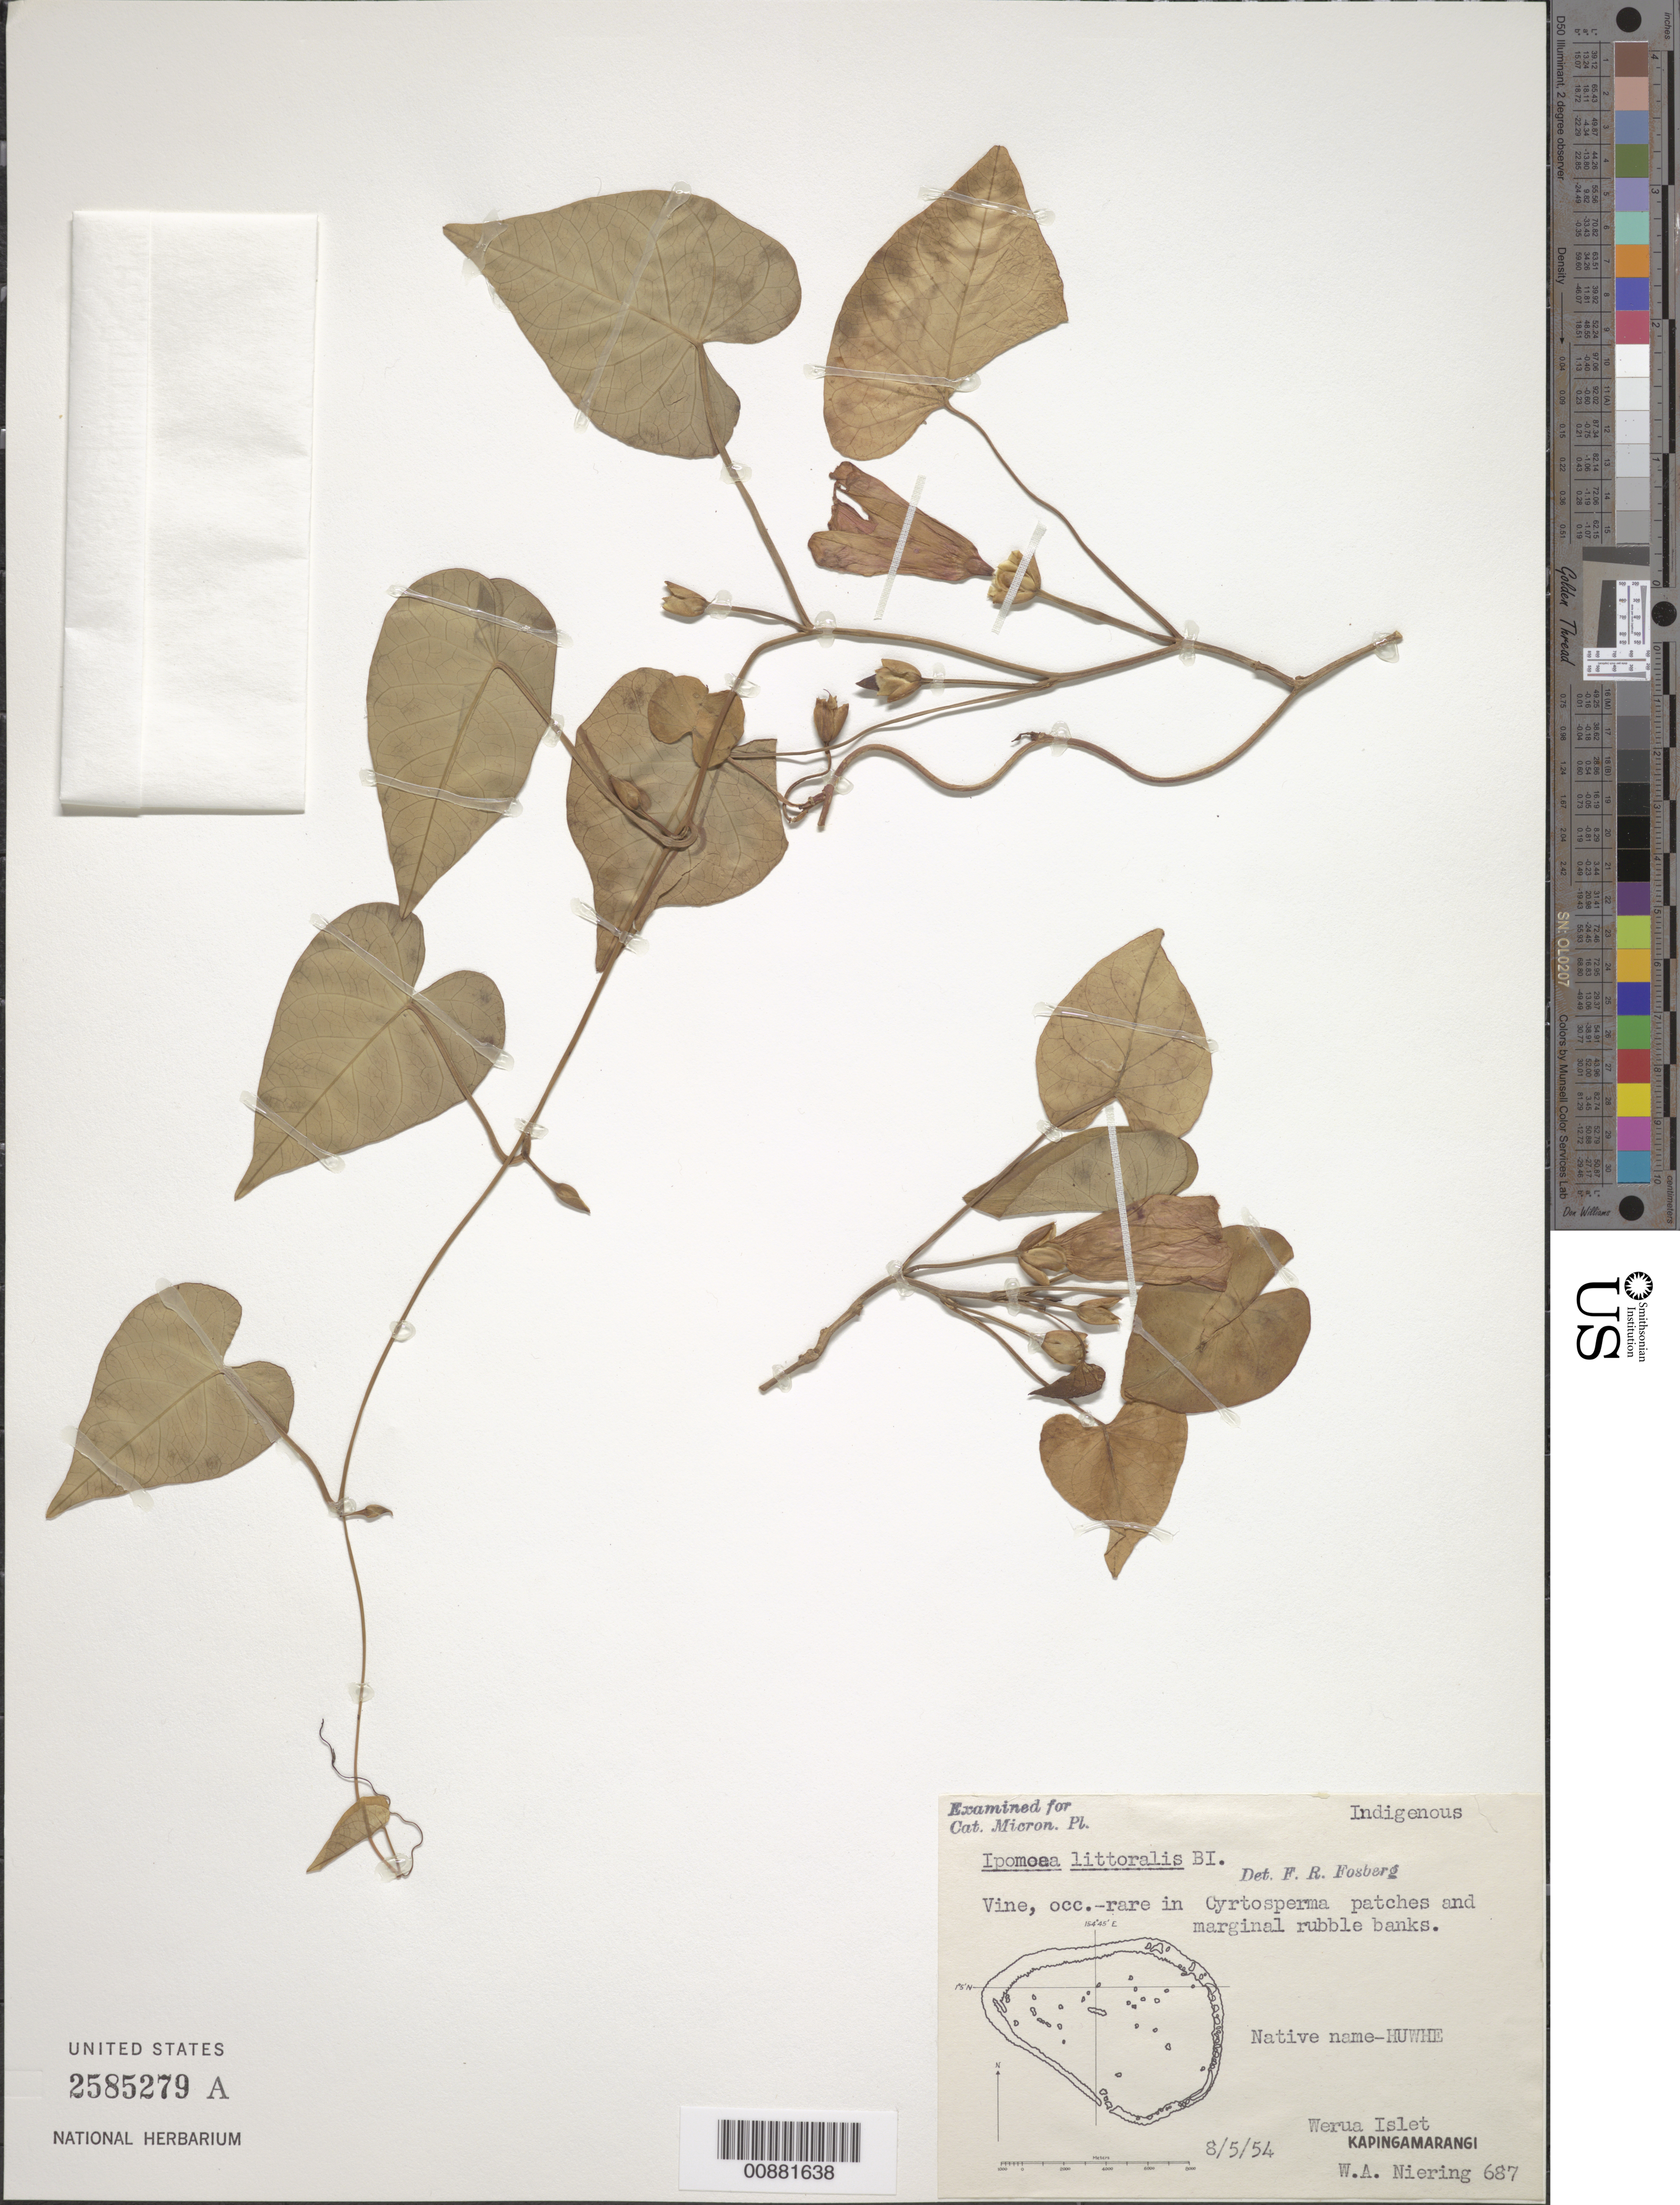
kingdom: Plantae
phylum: Tracheophyta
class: Magnoliopsida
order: Solanales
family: Convolvulaceae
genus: Ipomoea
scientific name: Ipomoea littoralis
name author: Blume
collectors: W. Niering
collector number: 687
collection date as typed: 08 May 1954 or 05 Aug 1954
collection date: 1954-05-08 or 1954-08-05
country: Micronesia, Federated States of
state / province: Pohnpei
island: Kapingamarangi Atoll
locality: Werua Islet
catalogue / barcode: US 2585279